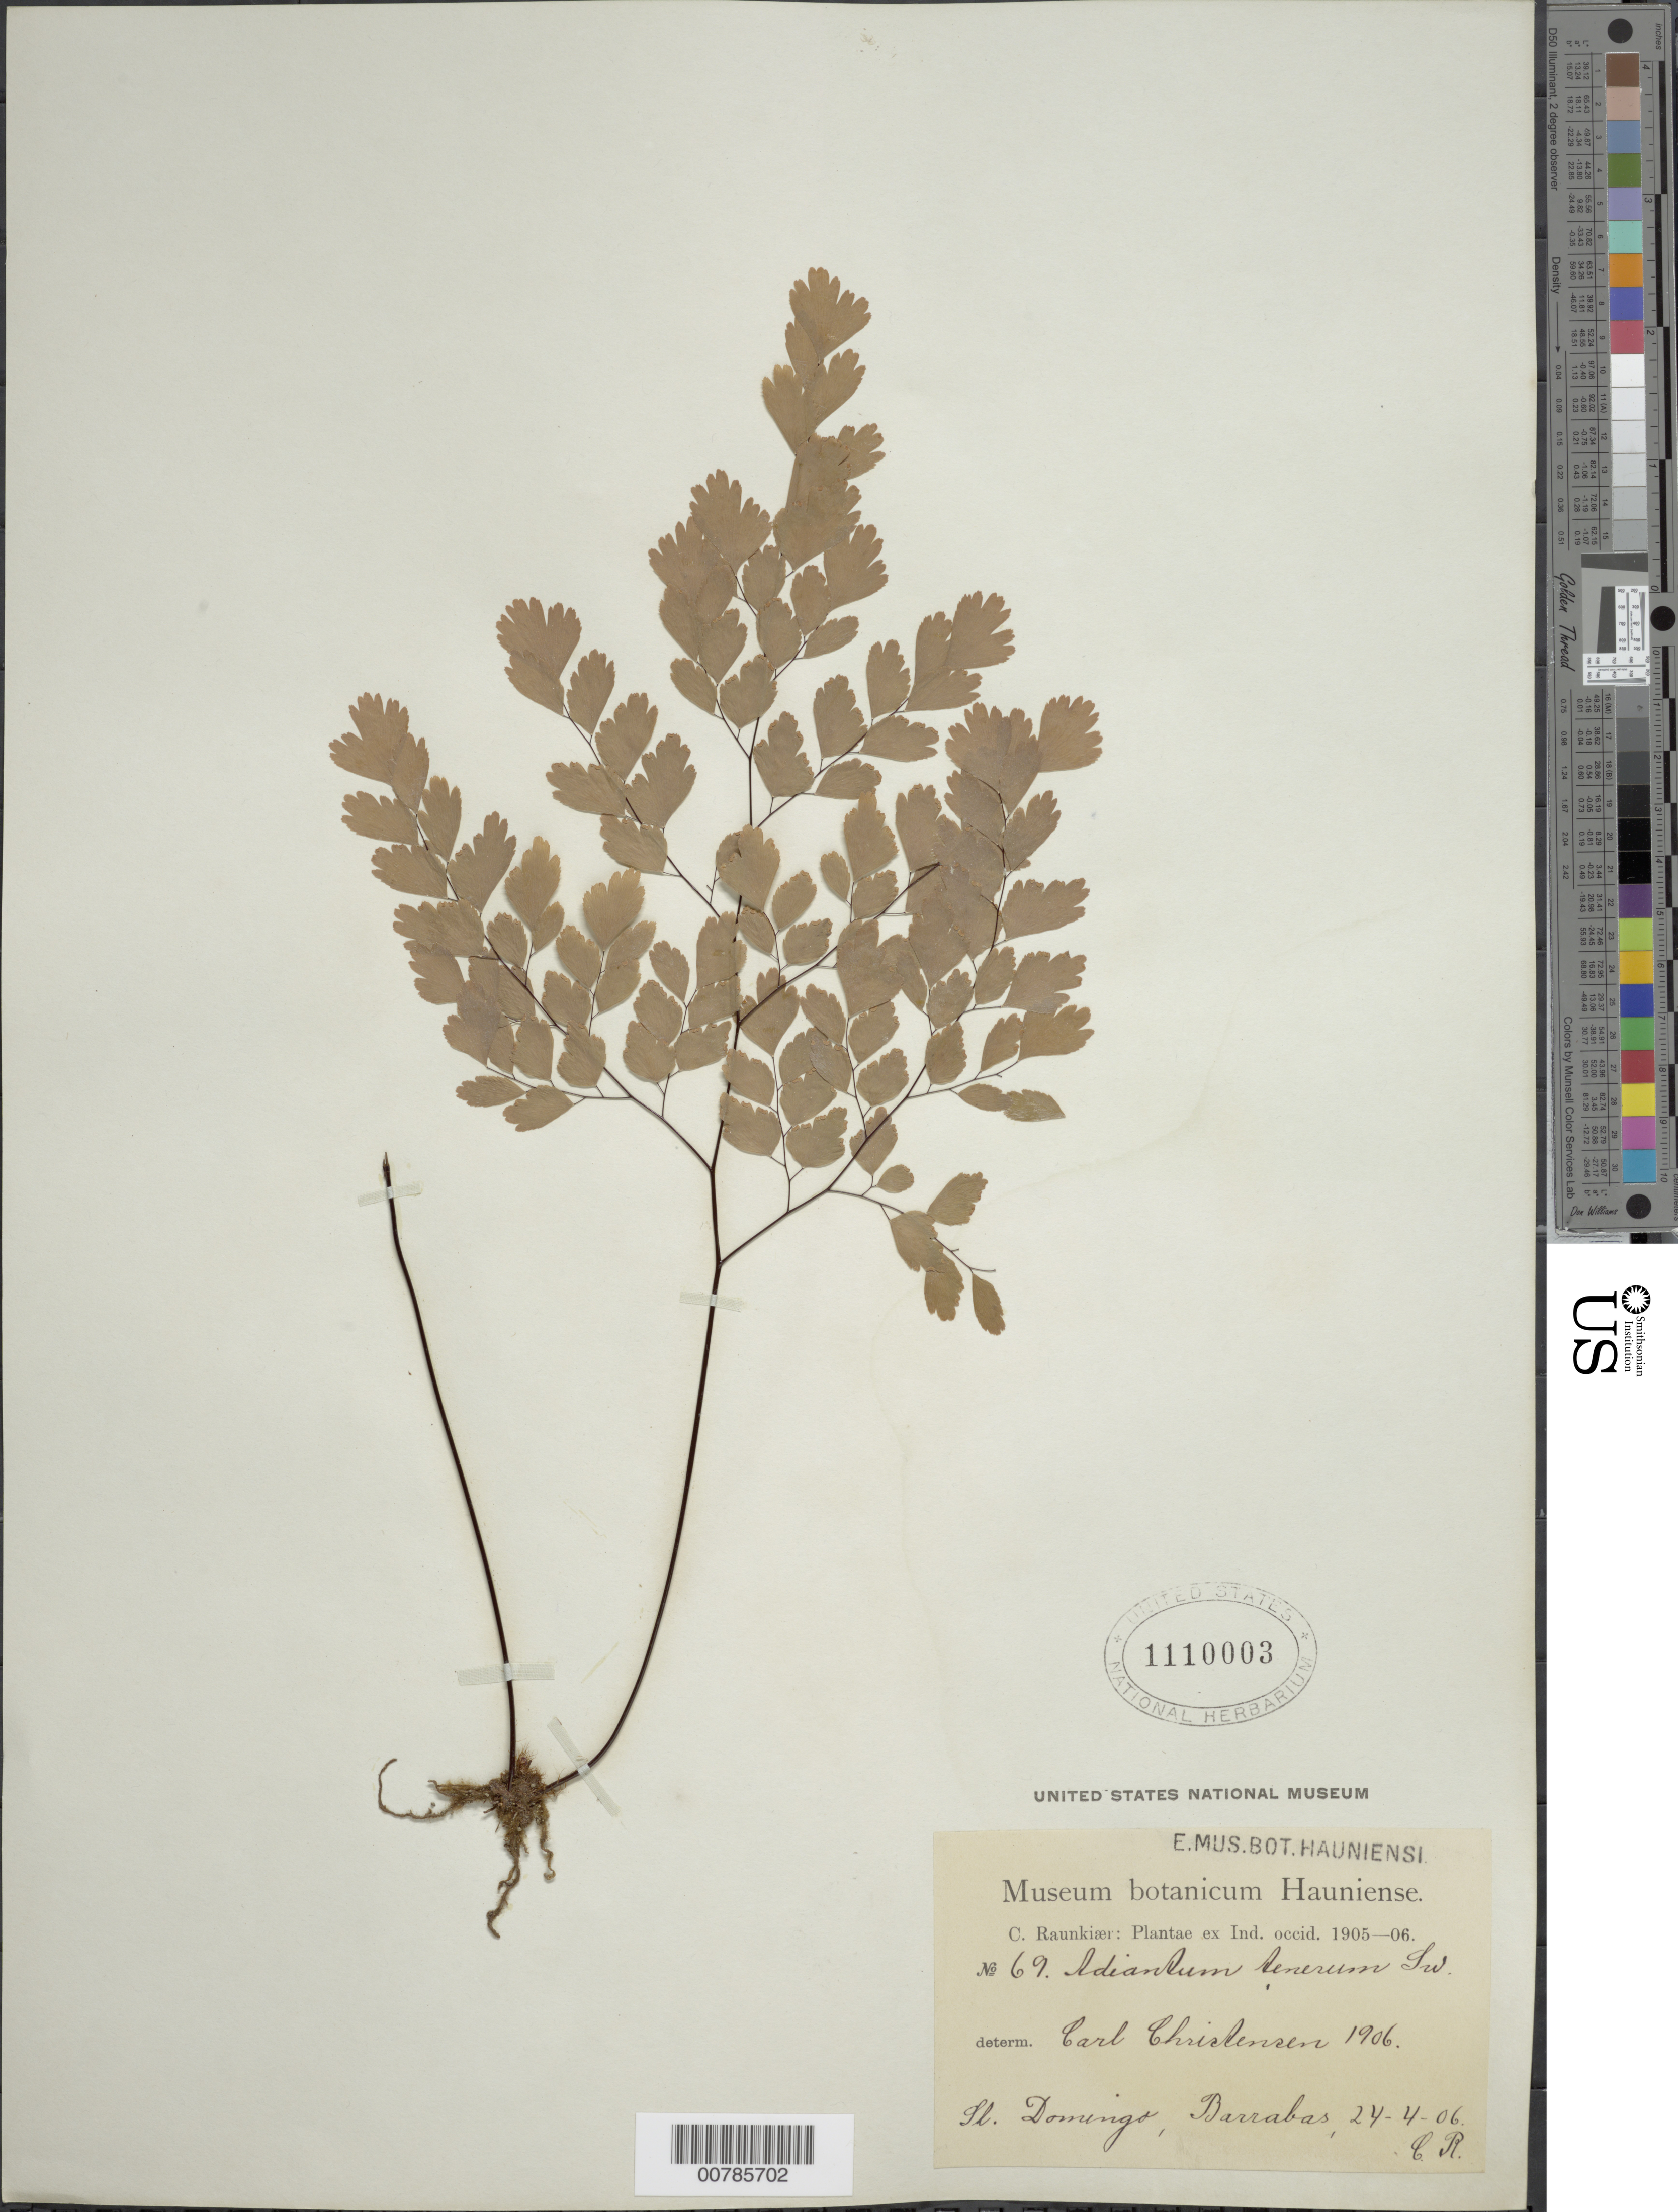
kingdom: Plantae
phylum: Tracheophyta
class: Polypodiopsida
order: Polypodiales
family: Pteridaceae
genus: Adiantum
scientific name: Adiantum tenerum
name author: Sw.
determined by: Christensen, C. F. A.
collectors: C. C. Raunkiaer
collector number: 69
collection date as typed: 24 Apr 1906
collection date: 1906-04-24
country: Dominican Republic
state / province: Baoruco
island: Hispaniola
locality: Barrabas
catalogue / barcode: US 1110003